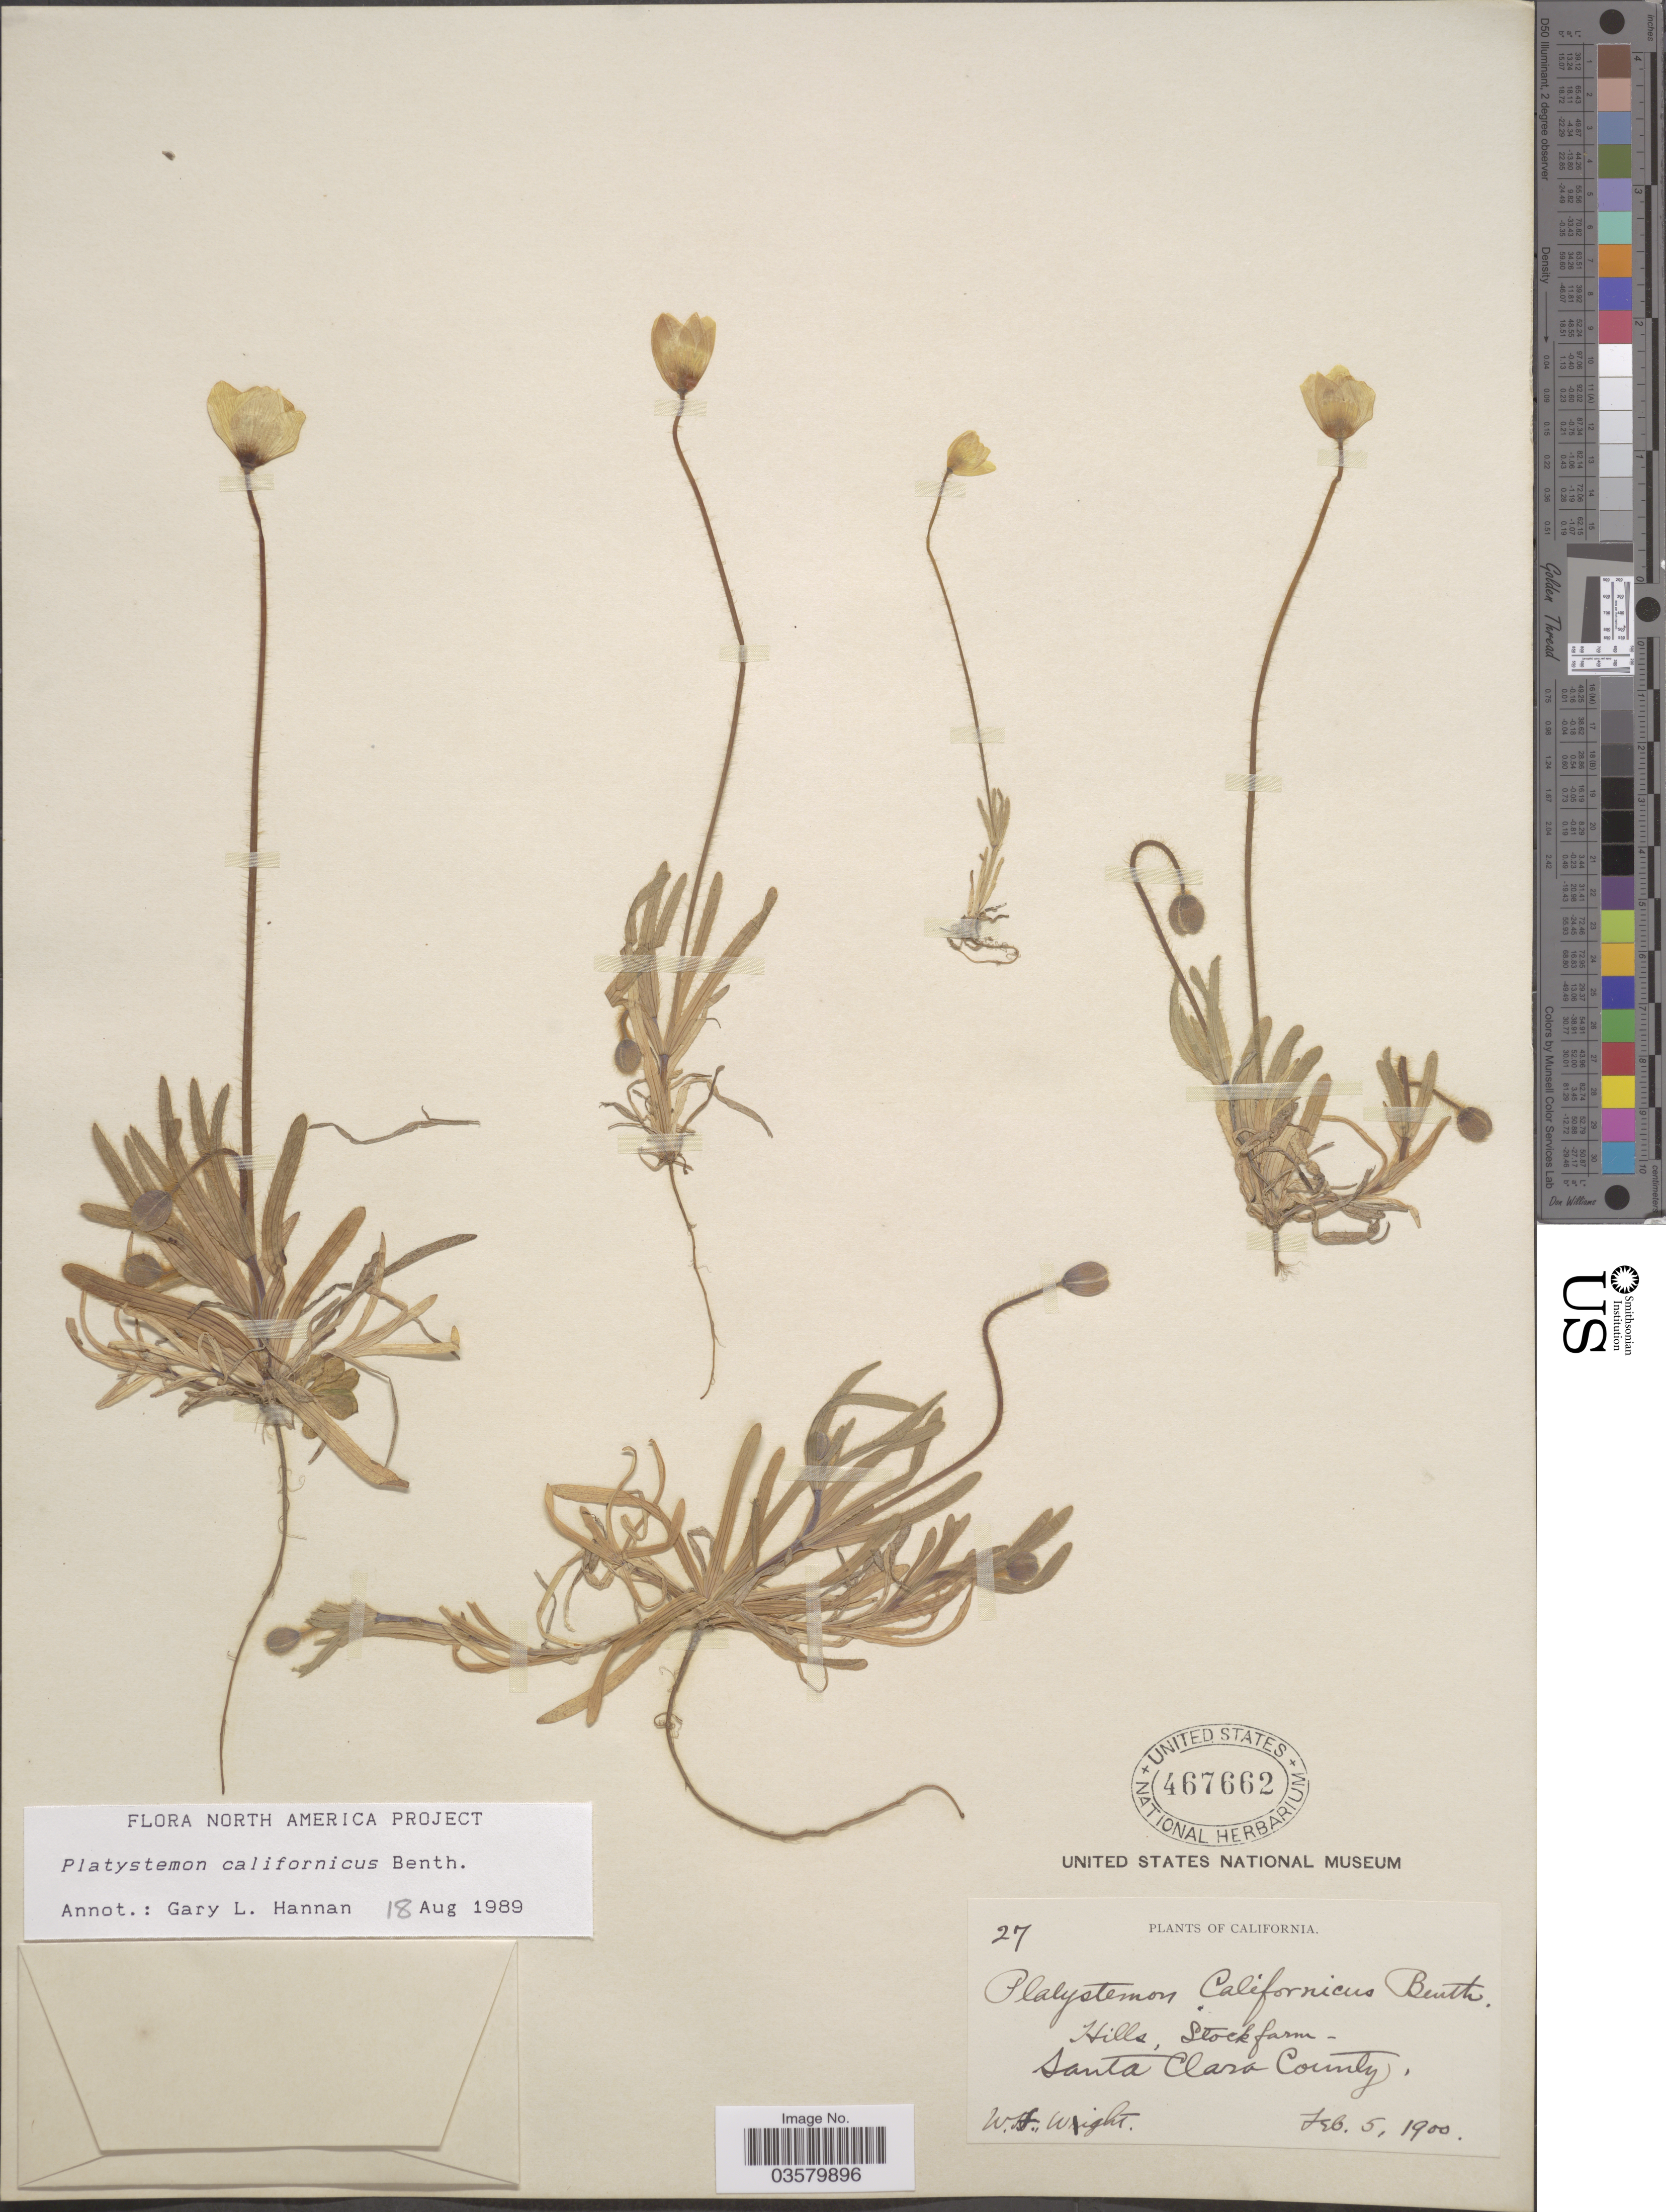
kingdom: Plantae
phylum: Tracheophyta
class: Magnoliopsida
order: Ranunculales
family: Papaveraceae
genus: Platystemon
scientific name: Platystemon californicus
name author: Benth.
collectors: W. Wight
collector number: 27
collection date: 1900-02-05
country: United States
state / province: California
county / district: Santa Clara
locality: Hills, Stockfarm - Santa Clara County.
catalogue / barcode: US 467662